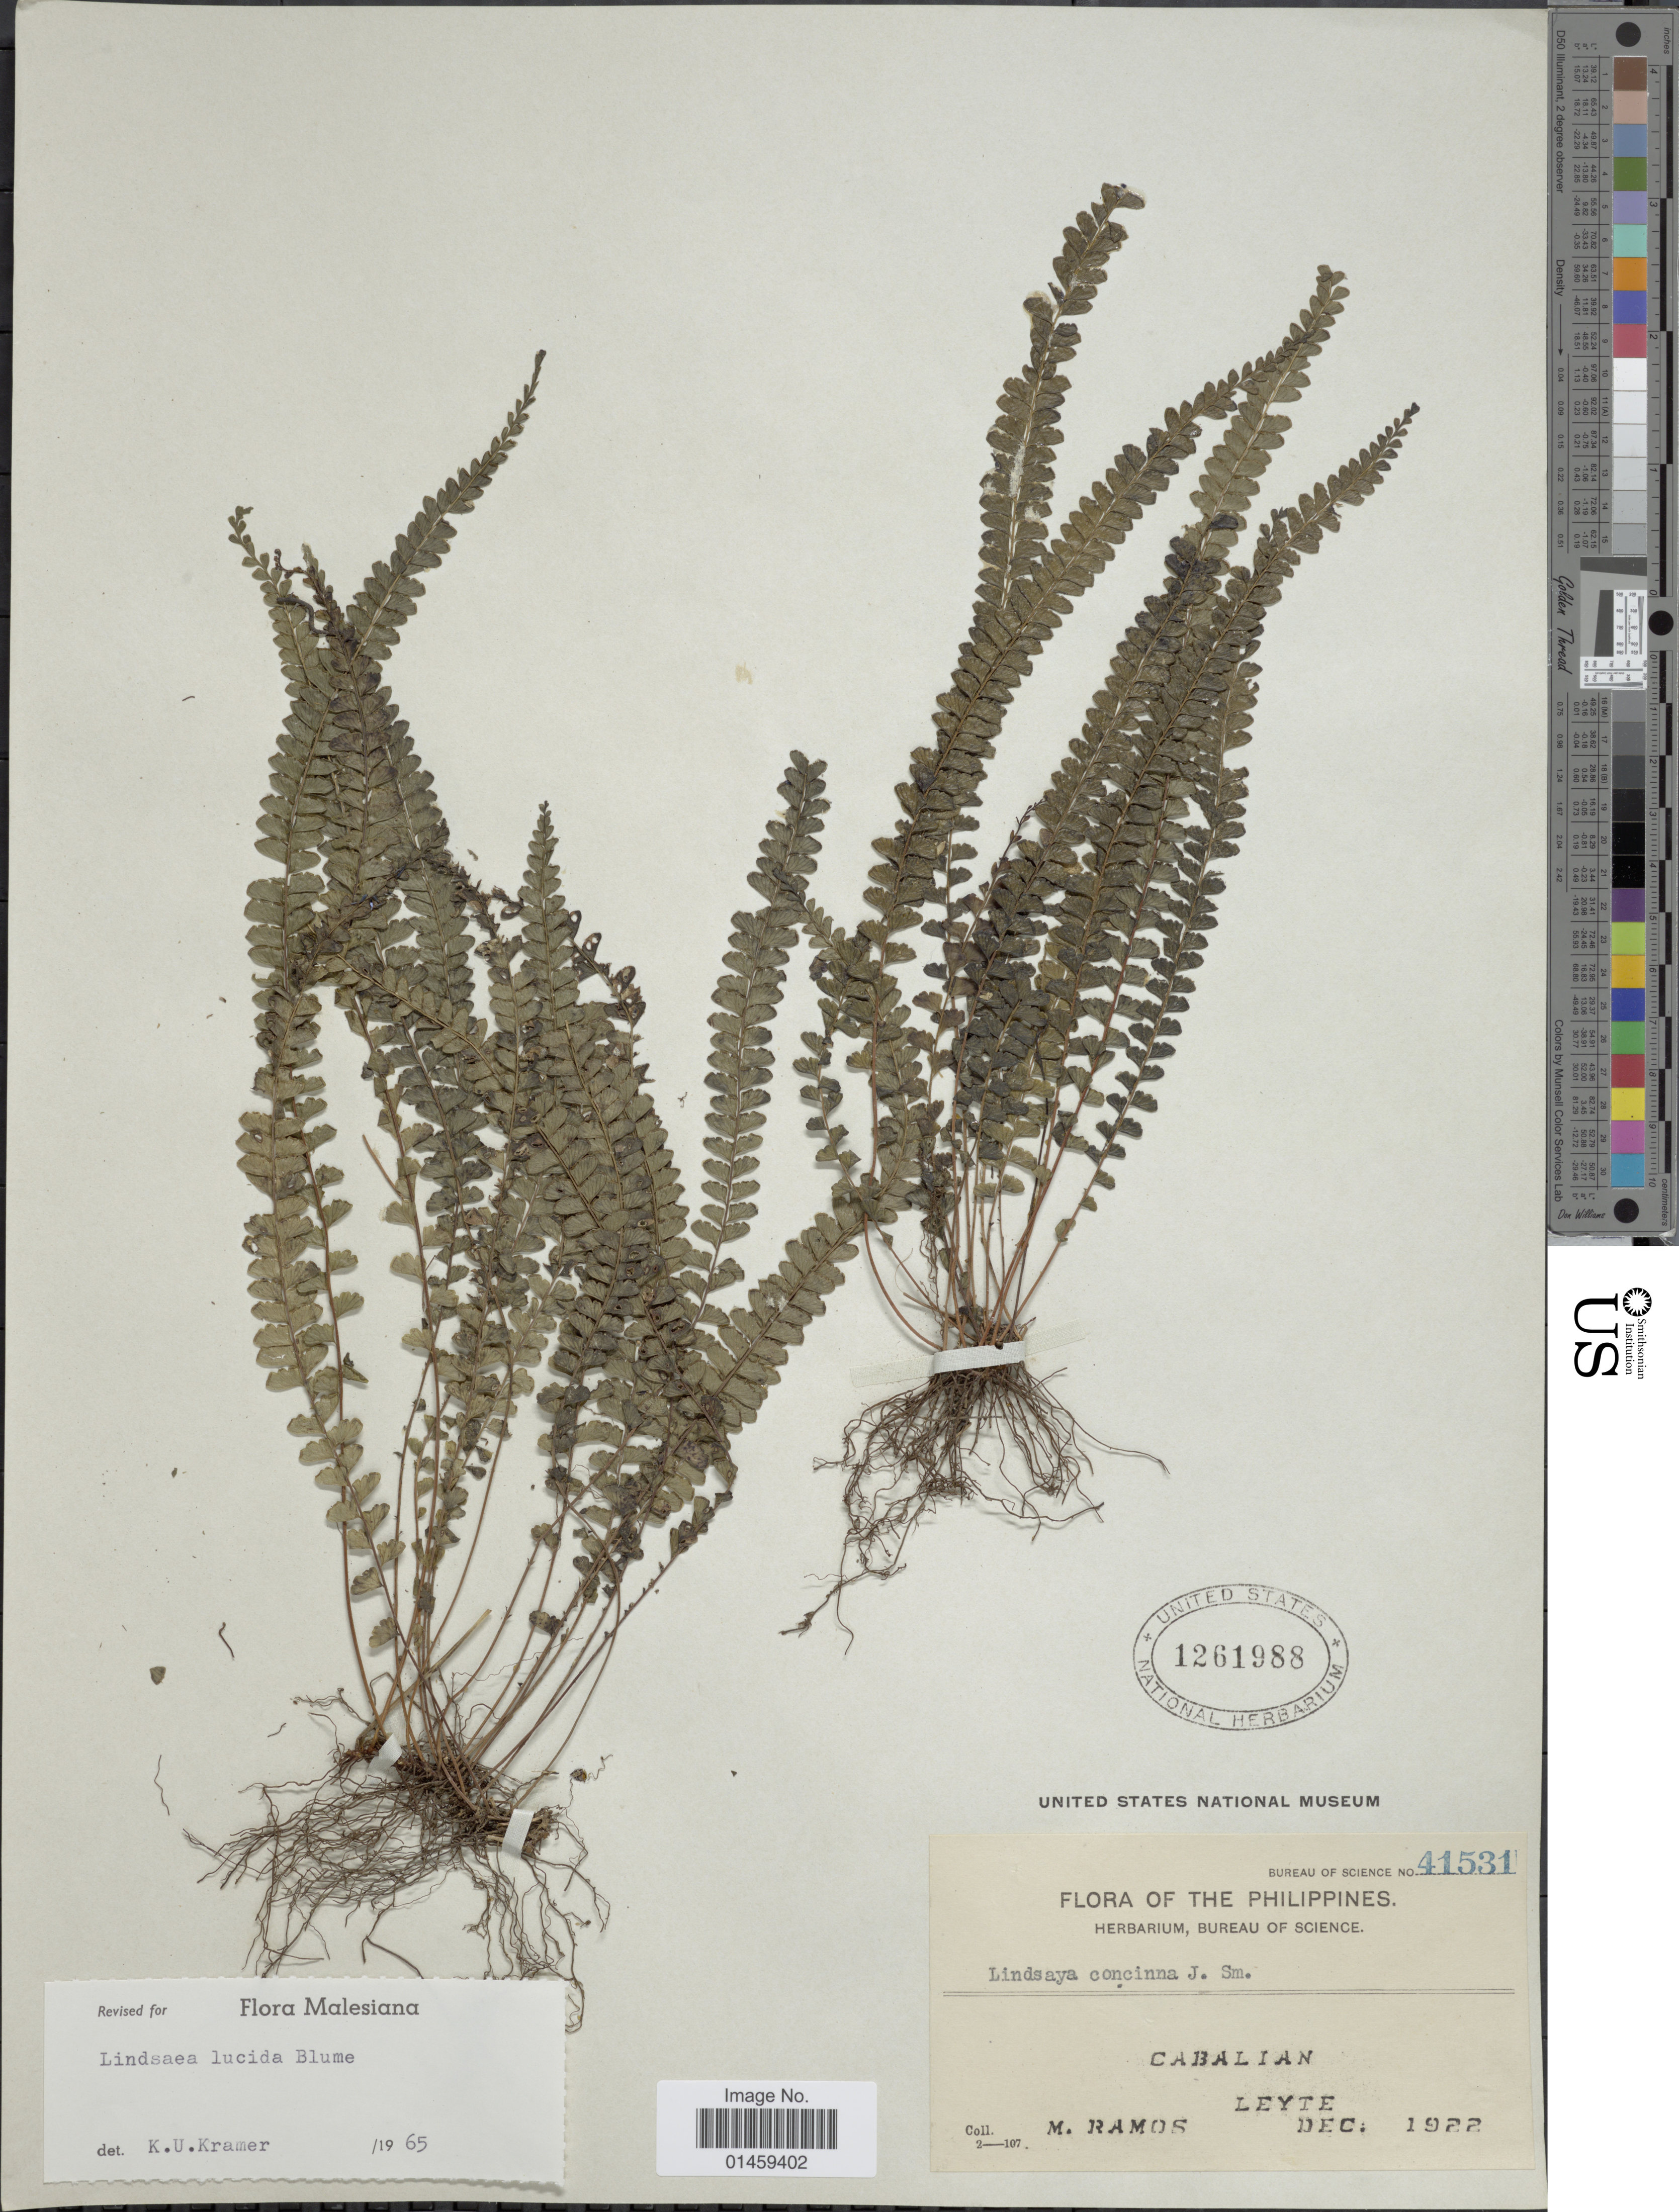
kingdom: Plantae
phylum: Tracheophyta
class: Polypodiopsida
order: Polypodiales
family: Lindsaeaceae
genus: Lindsaea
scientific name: Lindsaea lucida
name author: Blume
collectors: M. Ramos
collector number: Bureau of Science 41531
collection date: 1922-12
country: Philippines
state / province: Eastern Visayas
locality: Cabalian. Leyte.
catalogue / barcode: US 1261988